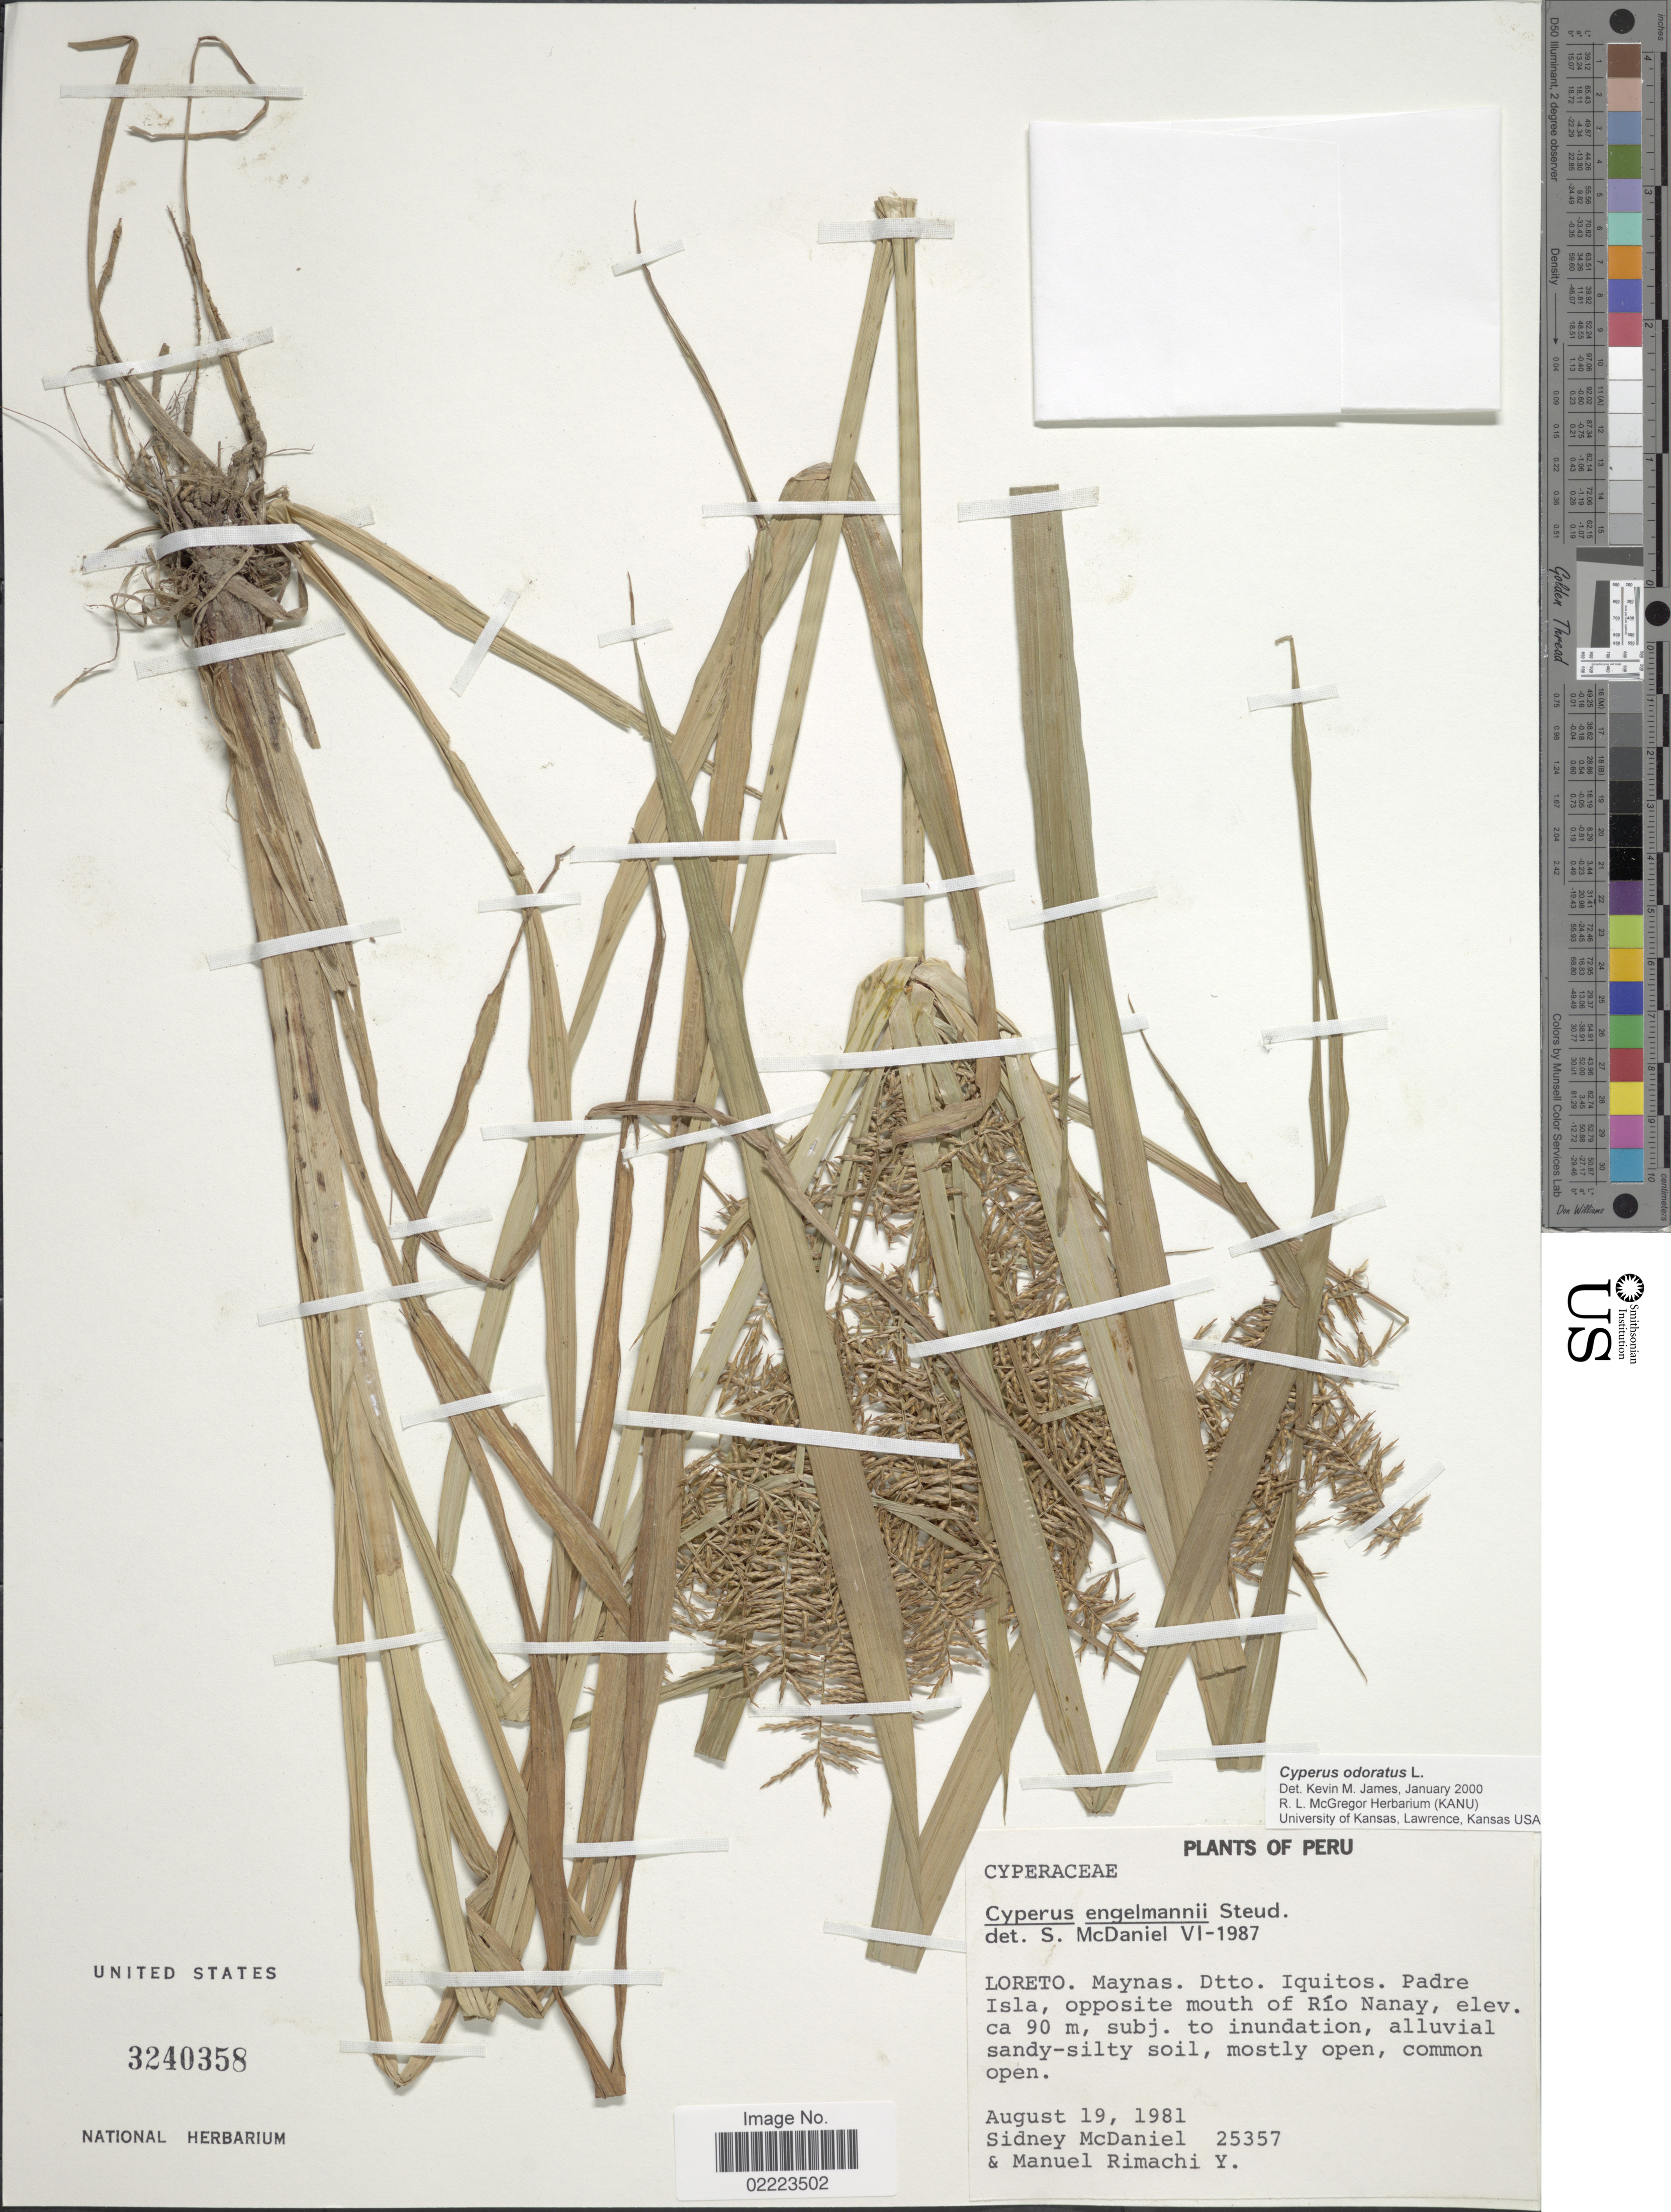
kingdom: Plantae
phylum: Tracheophyta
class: Liliopsida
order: Poales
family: Cyperaceae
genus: Cyperus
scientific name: Cyperus odoratus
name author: L.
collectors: S. McDaniel & M. Rimachi Y.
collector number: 25357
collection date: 1981-08-19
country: Peru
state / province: Loreto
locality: Maynas. Dtto. Iquitos. Padre Isla, opposite mouth of Rio Nanay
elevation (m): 90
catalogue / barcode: US 3240358